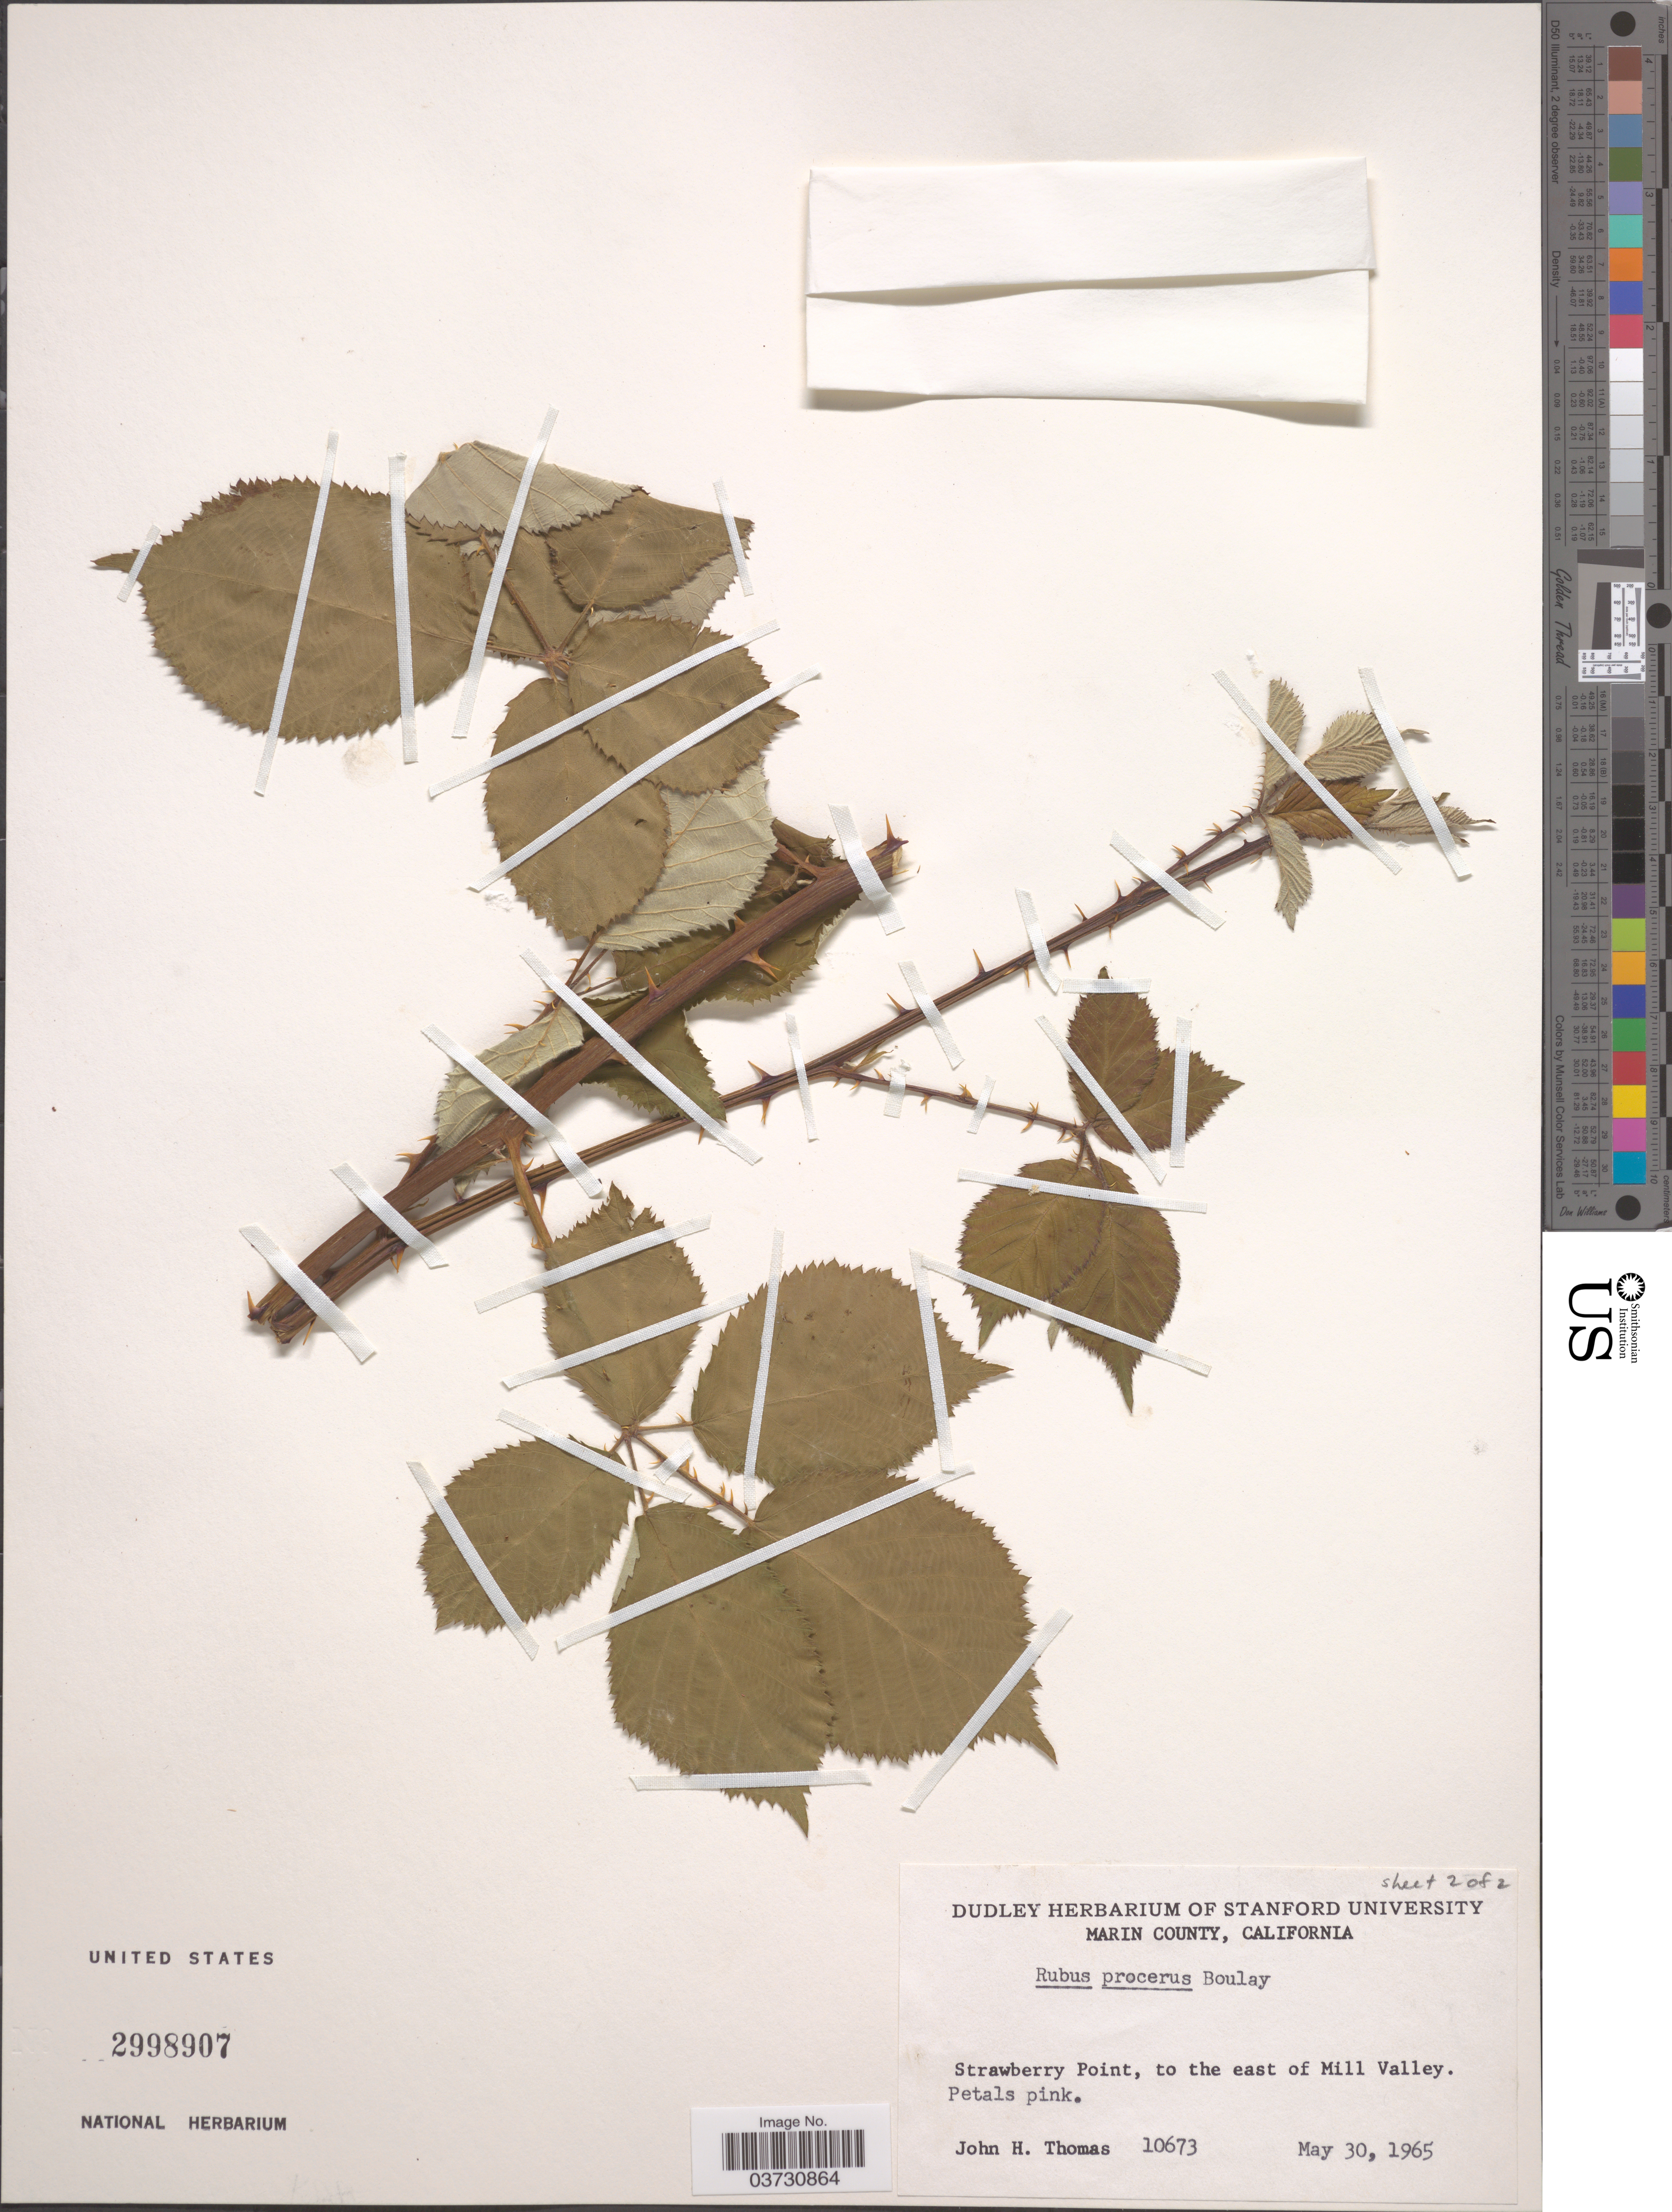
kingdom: Plantae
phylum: Tracheophyta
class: Magnoliopsida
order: Rosales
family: Rosaceae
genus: Rubus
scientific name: Rubus procerus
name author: P.J. Müll. ex Boulay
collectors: J. H. Thomas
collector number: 10673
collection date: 1965-05-30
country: United States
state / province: California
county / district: Marin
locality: Marin County. Strawberry Point, to the east of Mill Valley.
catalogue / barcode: US 2998907